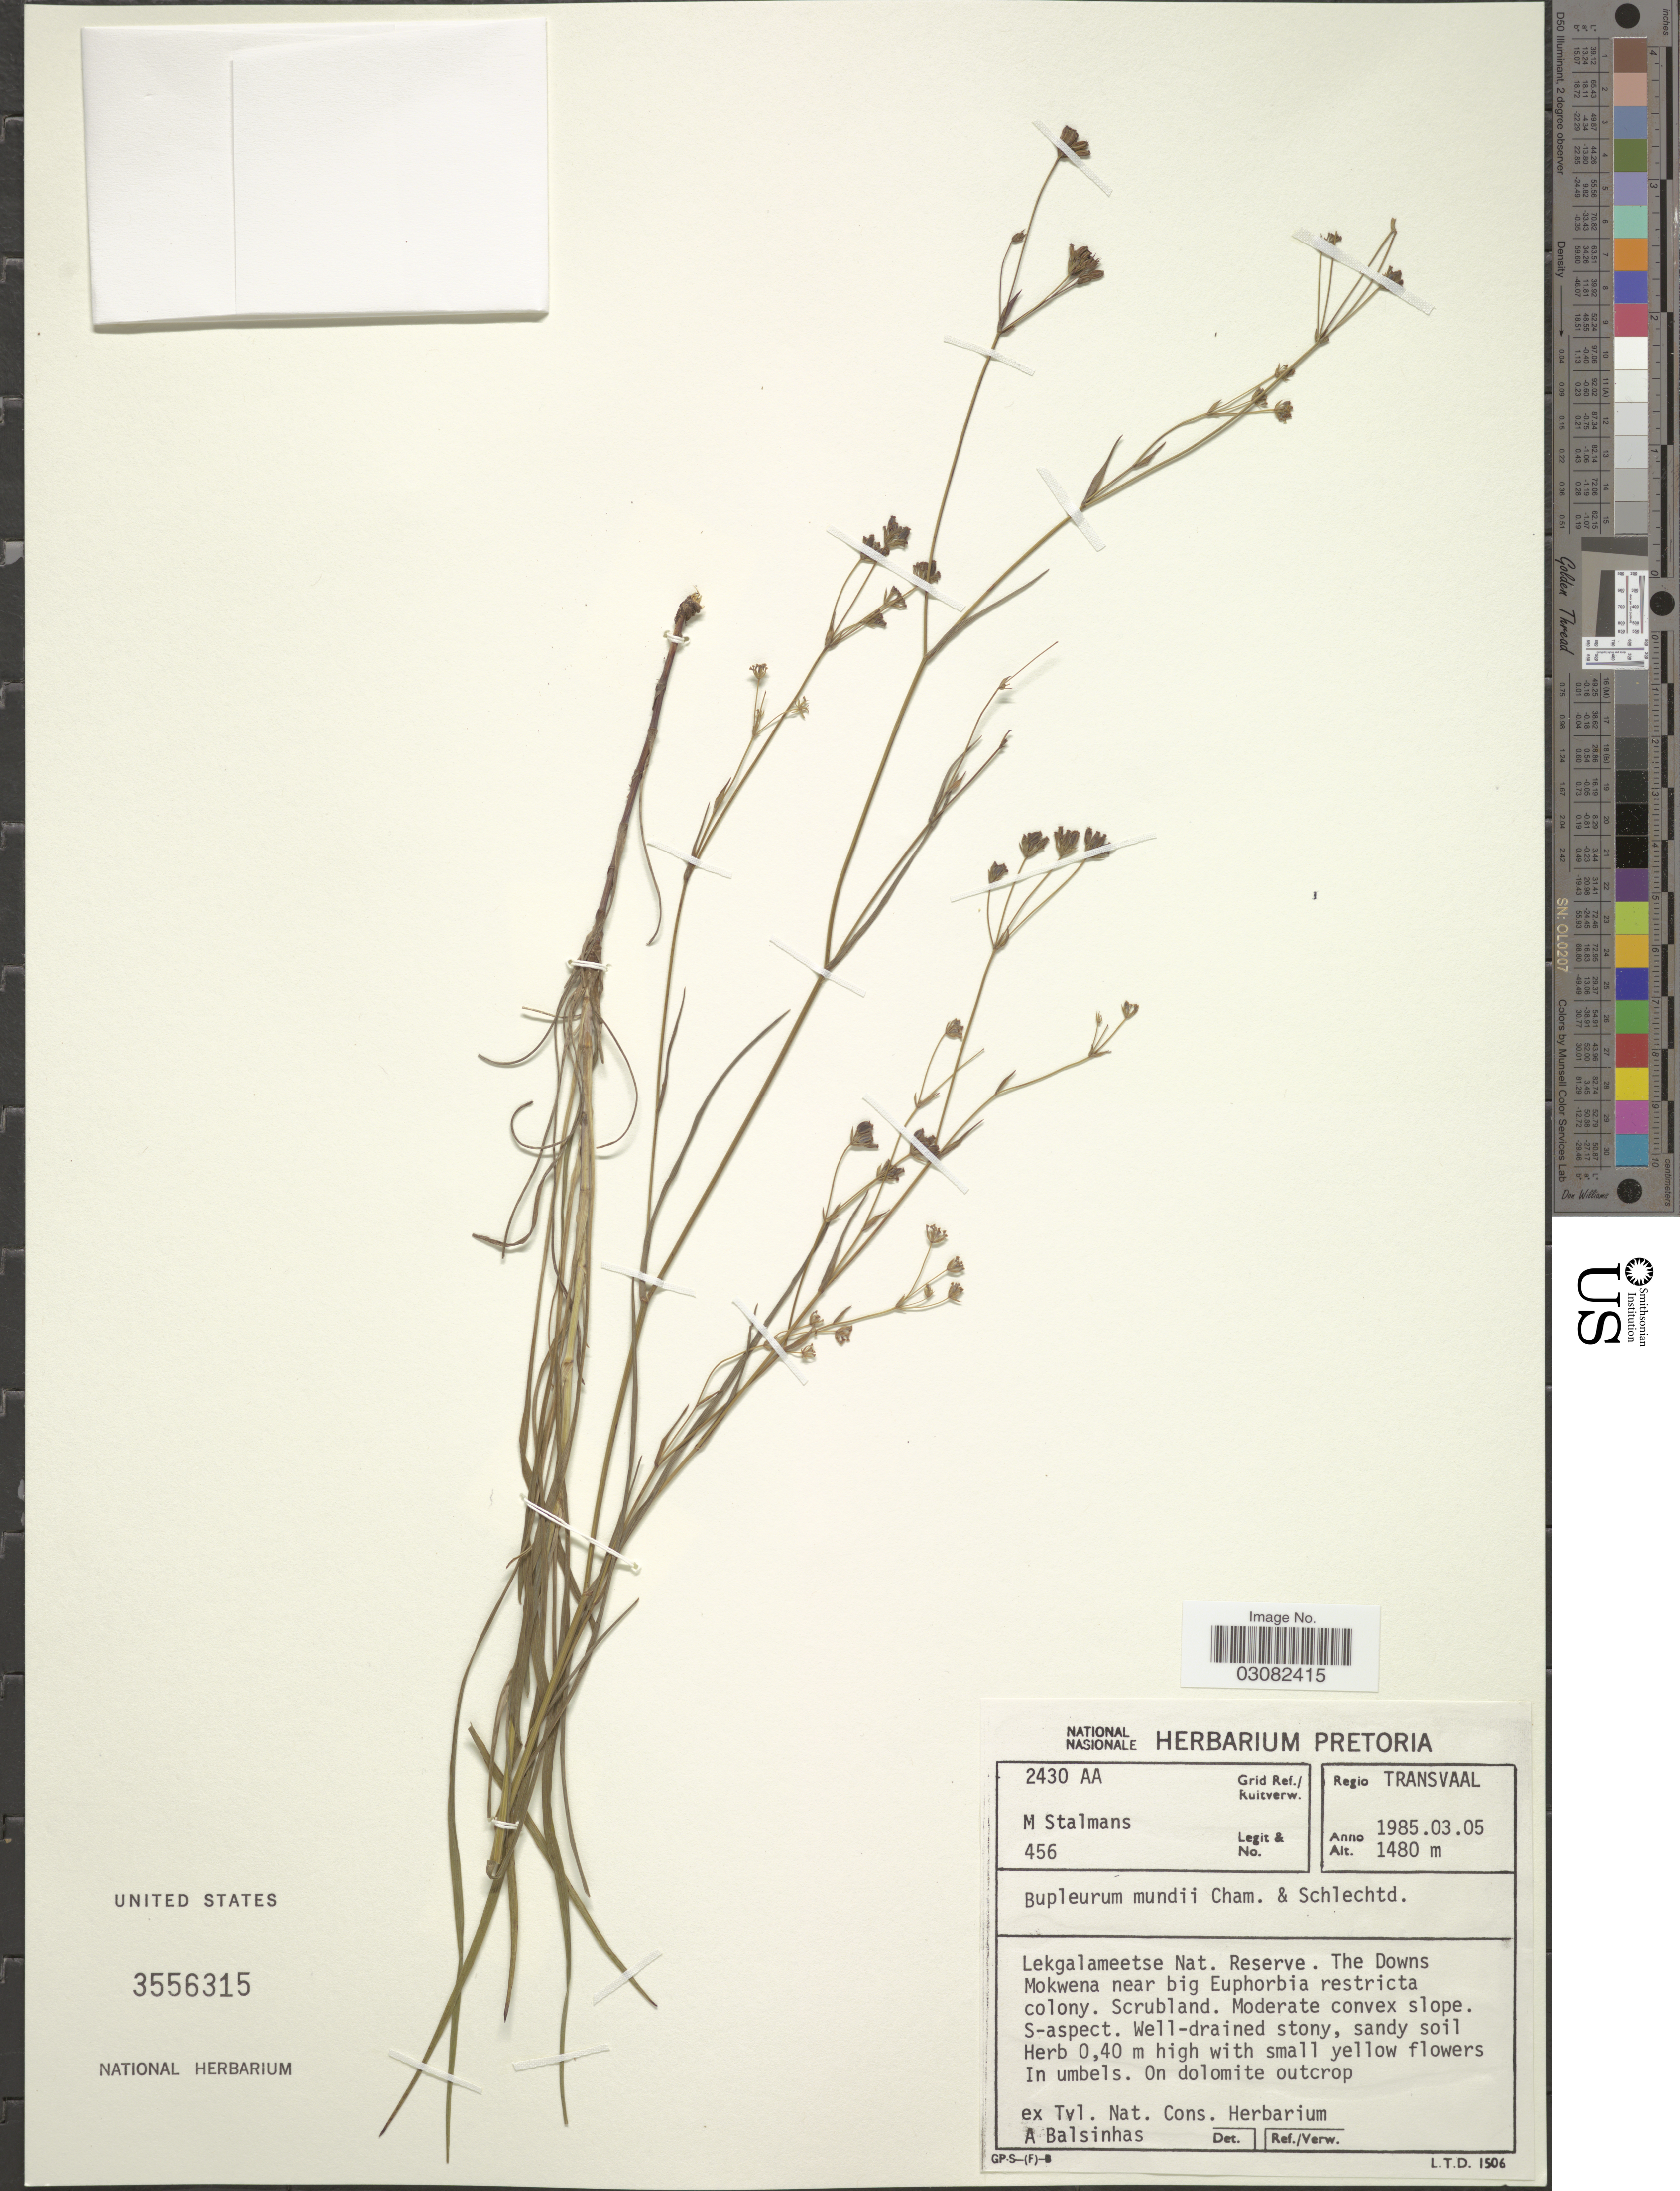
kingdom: Plantae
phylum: Tracheophyta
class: Magnoliopsida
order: Apiales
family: Apiaceae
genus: Bupleurum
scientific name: Bupleurum mundtii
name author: Cham. & Schltdl.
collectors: M. Stalmans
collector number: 456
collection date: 1985-03-05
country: South Africa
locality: Regio Transvaal. Grid Ref./ Ruitverw. 2430 AA. Lekgalameetse Nat. Reserve. The Downs Mokwena near big Euphorbia restricta colony.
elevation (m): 1480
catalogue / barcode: US 3556315